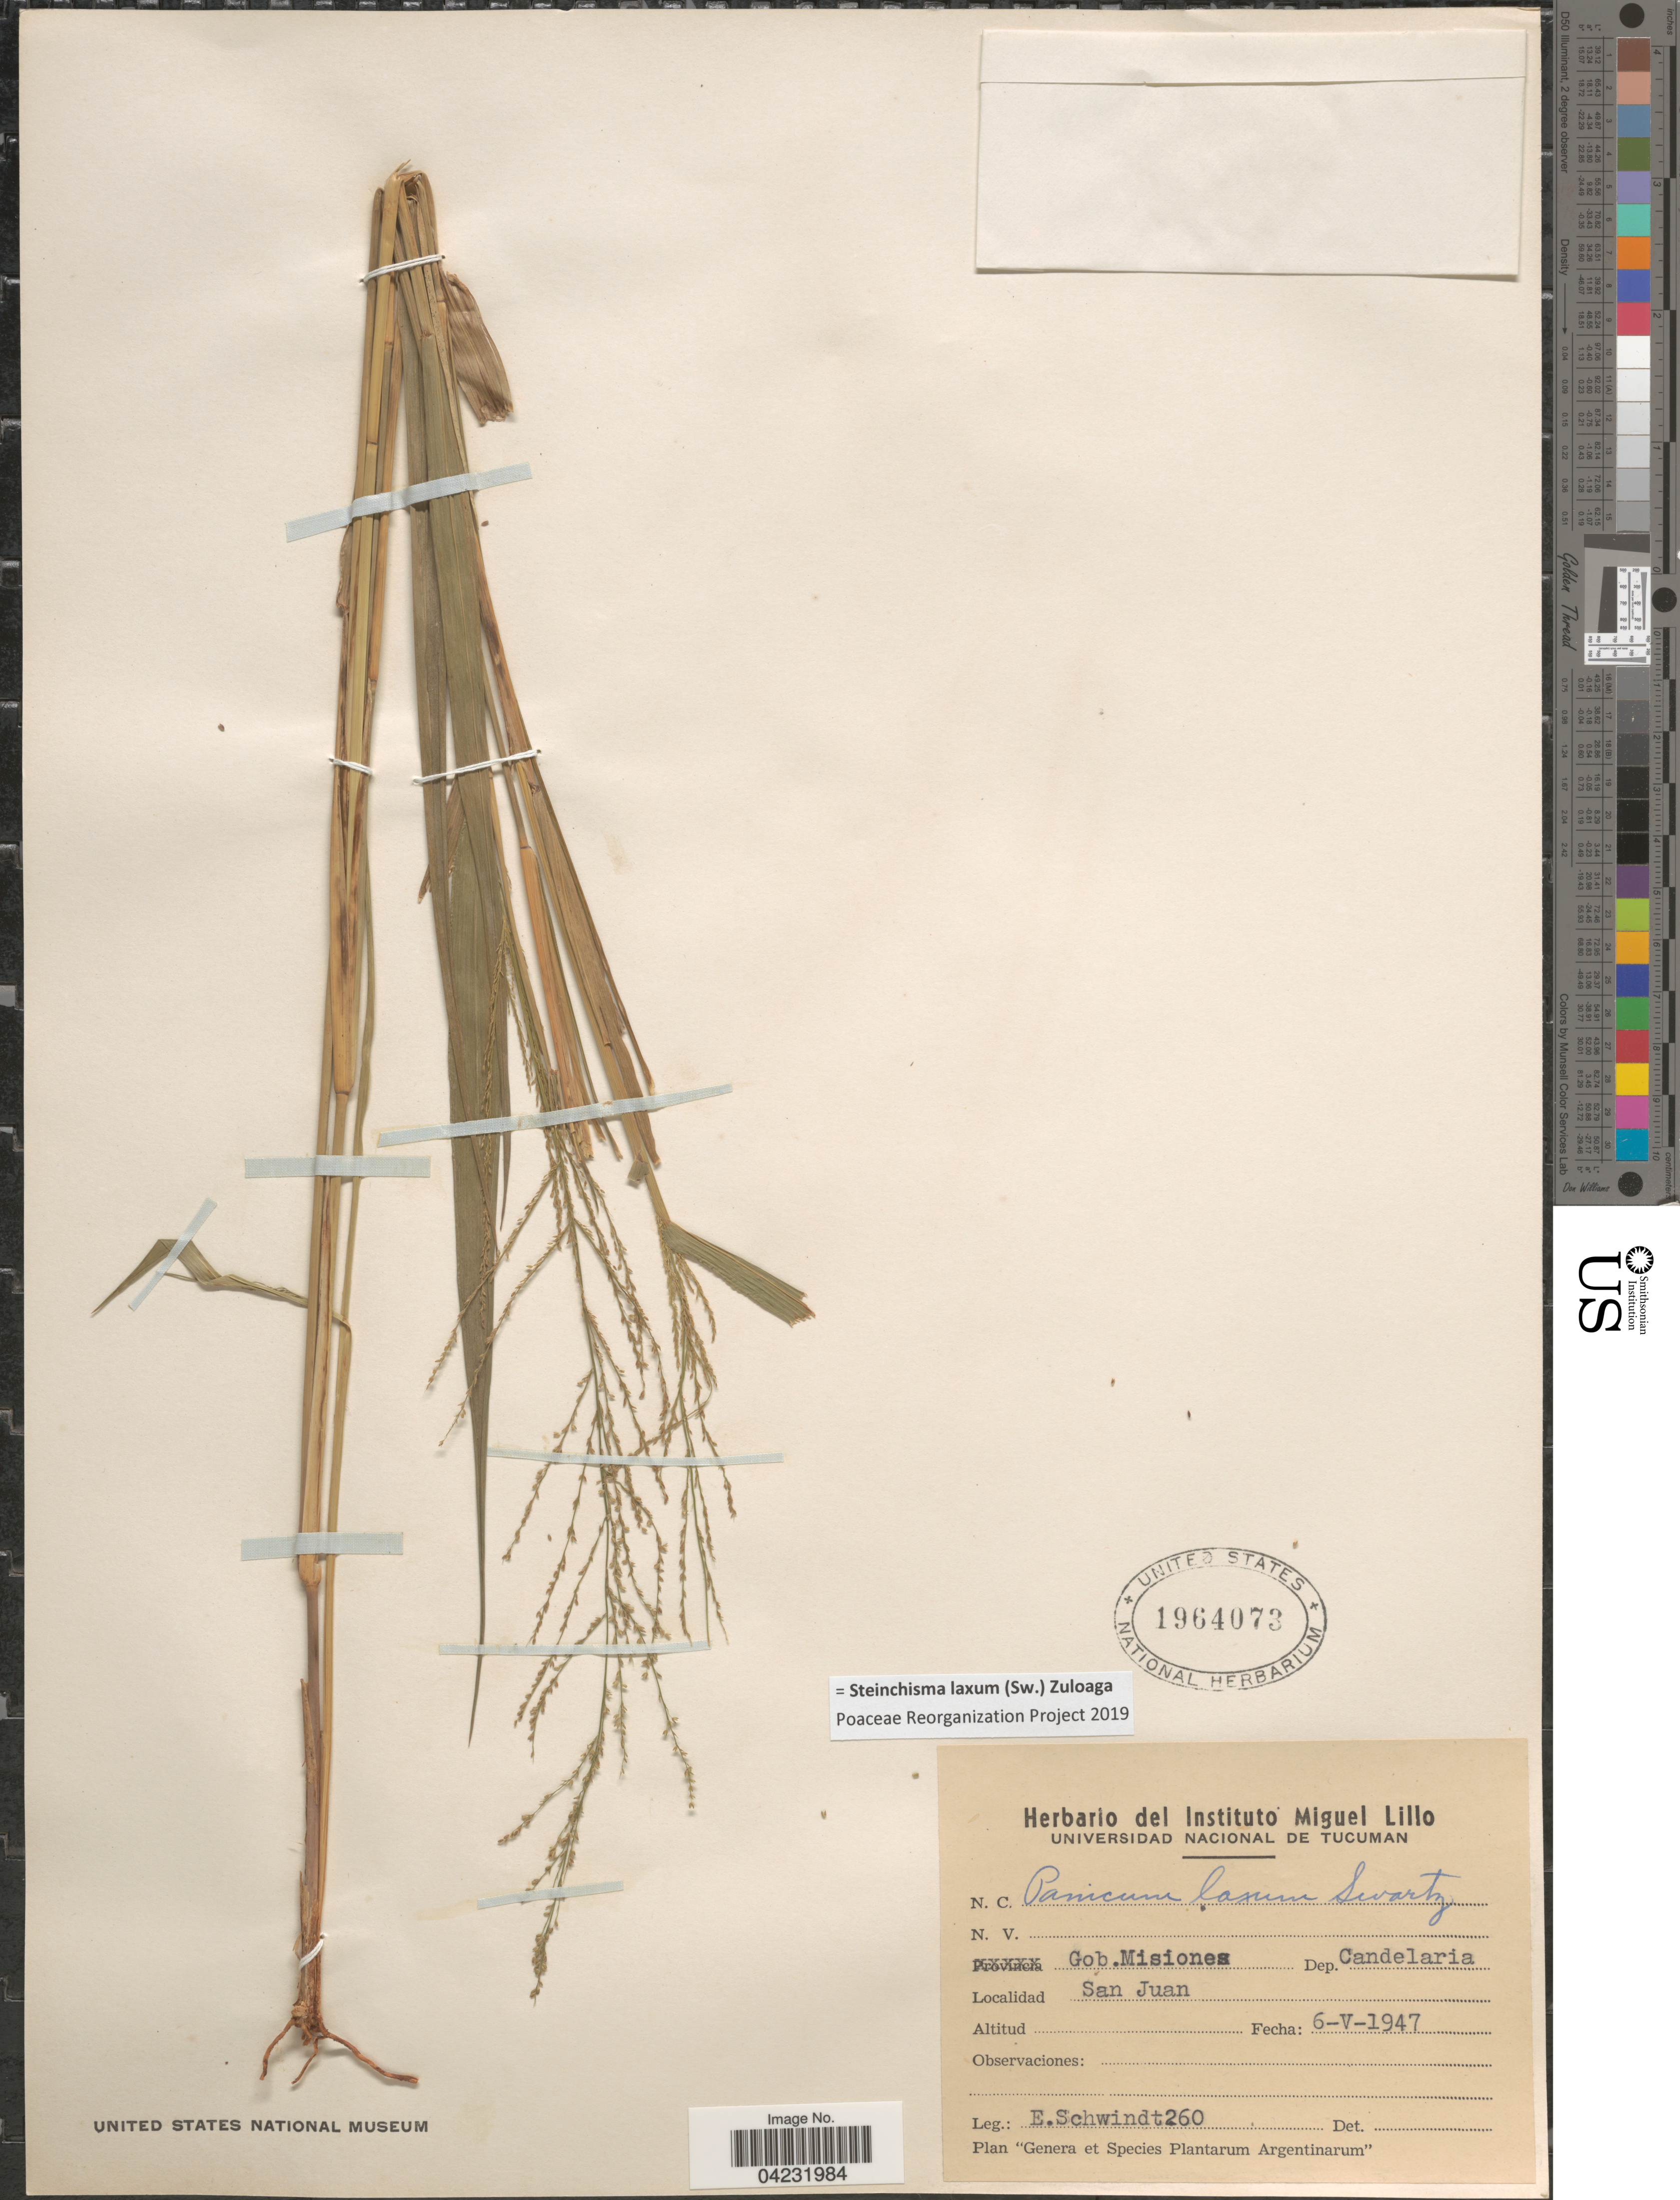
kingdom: Plantae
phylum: Tracheophyta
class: Liliopsida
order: Poales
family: Poaceae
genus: Steinchisma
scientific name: Steinchisma laxum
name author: (Sw.) Zuloaga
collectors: E. Schwindt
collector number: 260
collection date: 1947-04-06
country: Argentina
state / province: Misiones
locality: Gob. Misiones. Dep. Candelaria. San Juan.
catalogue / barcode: US 1964073